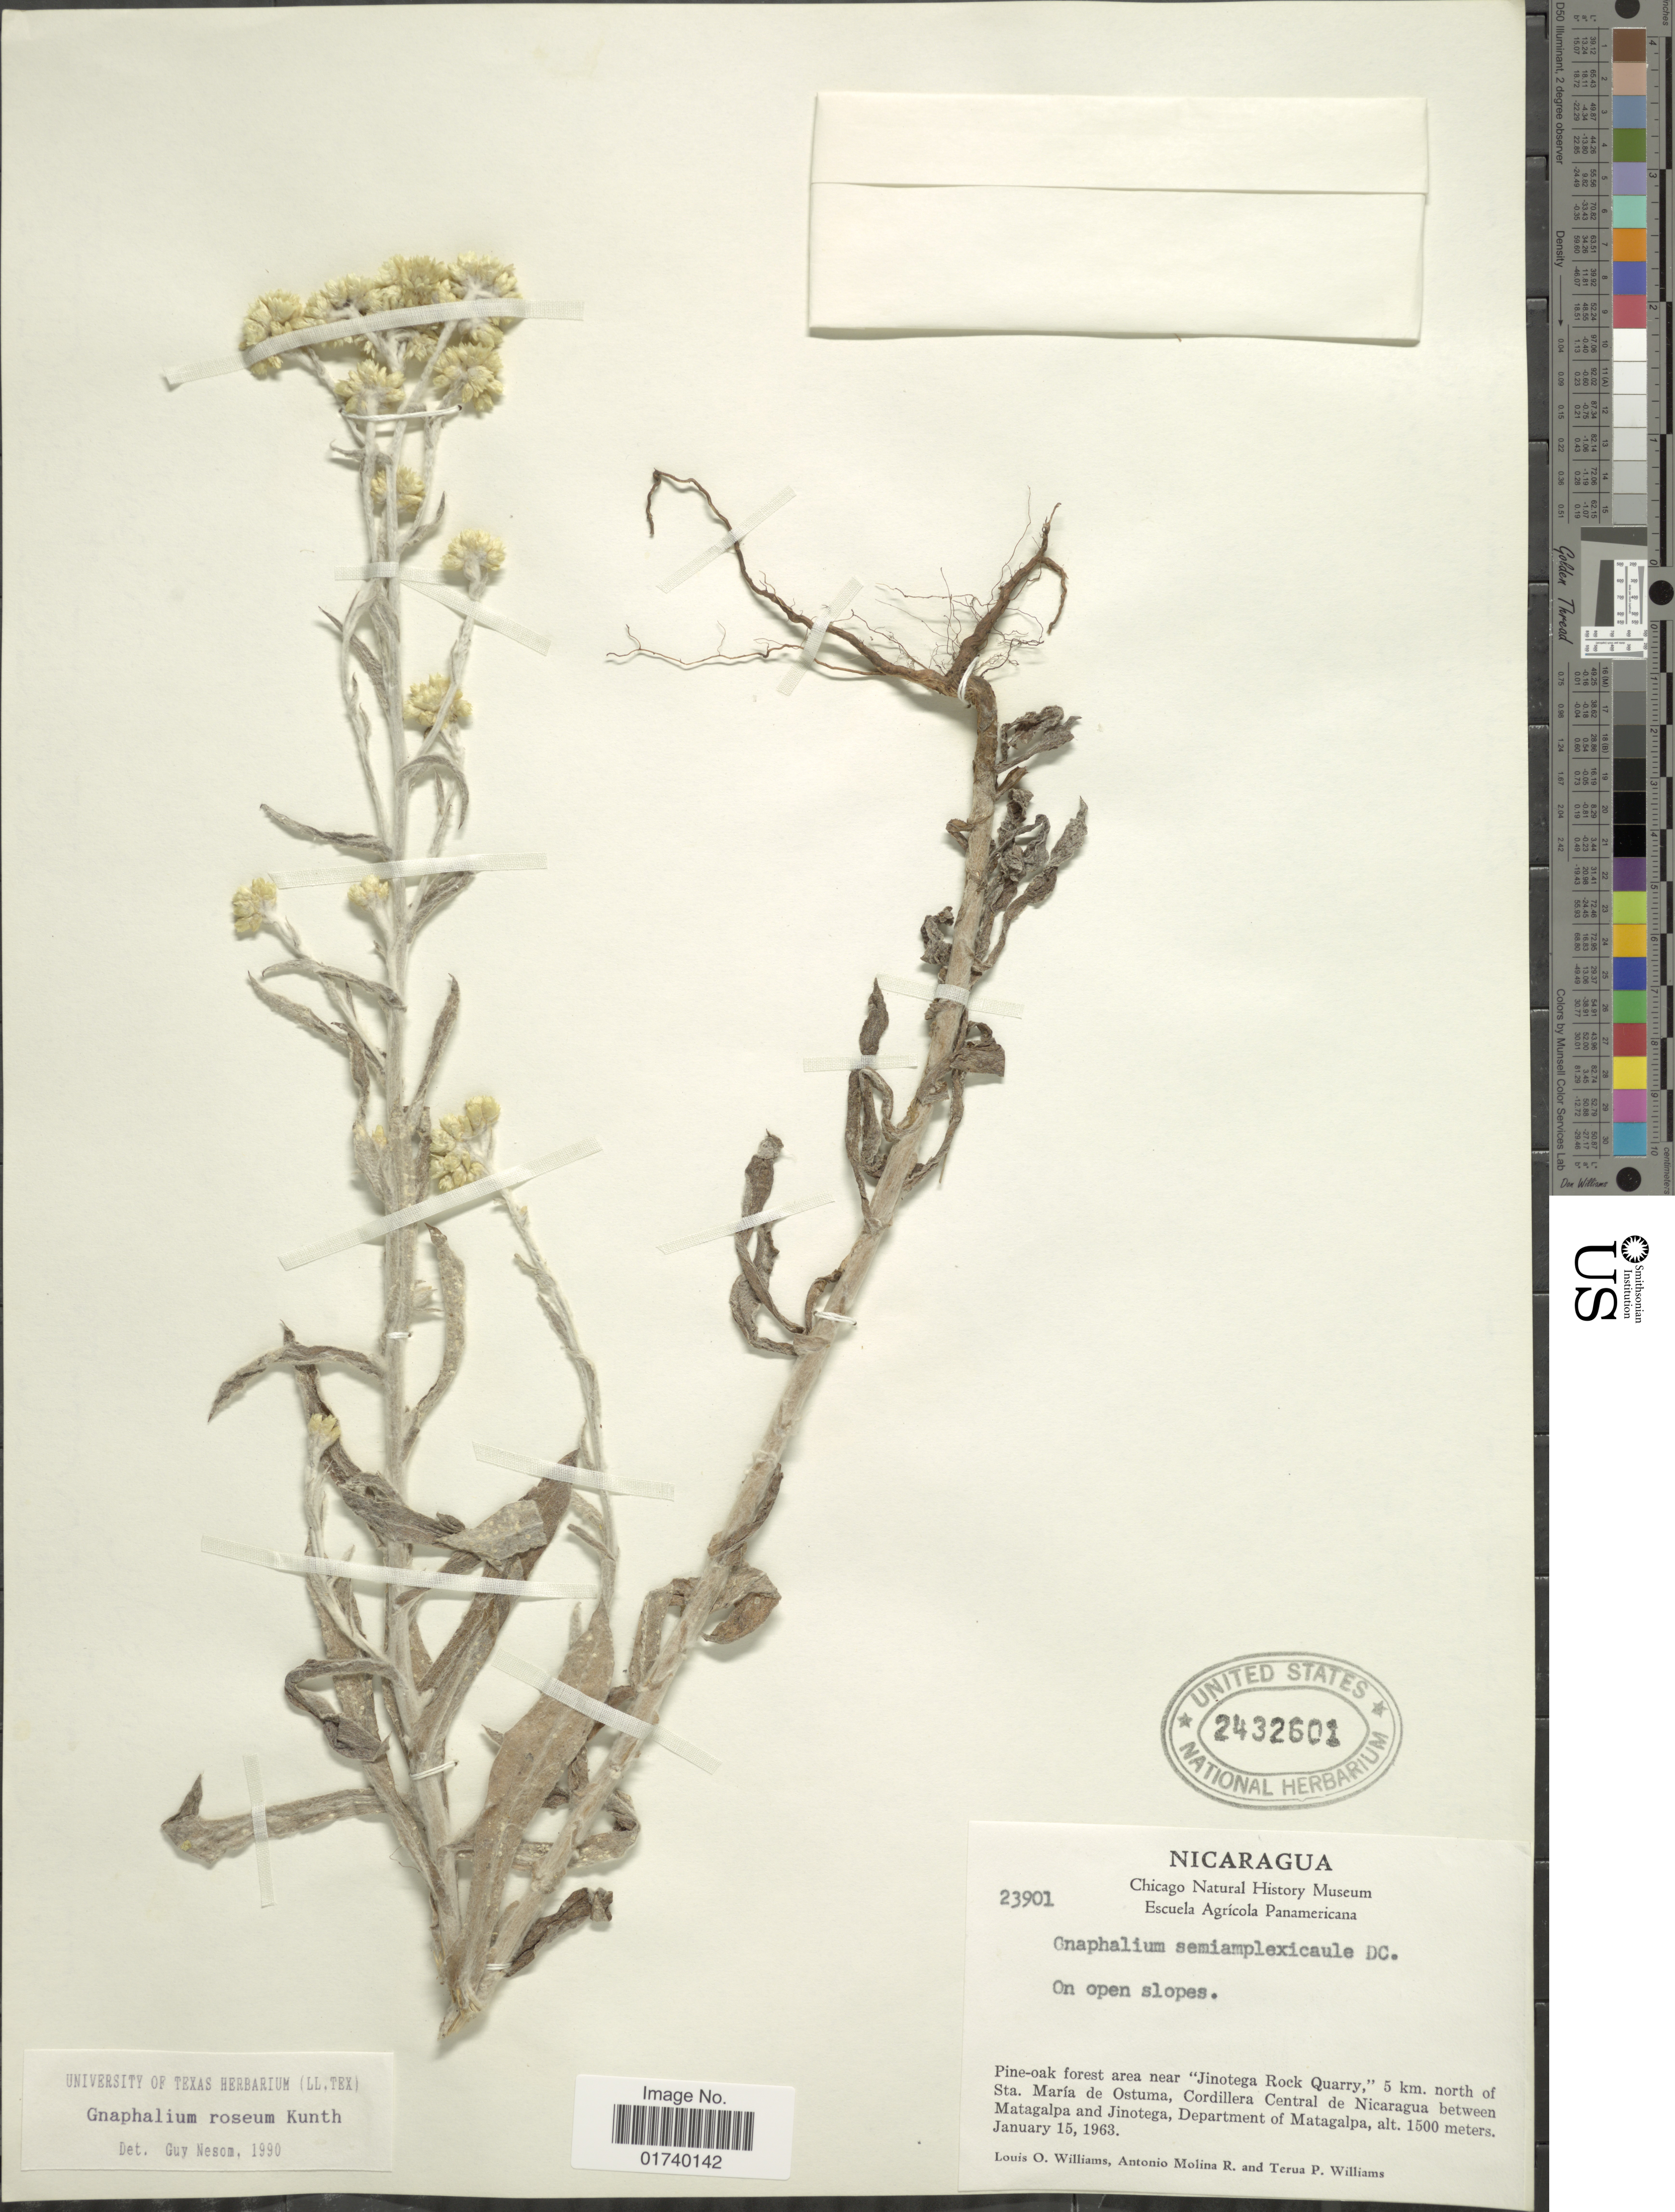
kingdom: Plantae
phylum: Tracheophyta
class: Magnoliopsida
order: Asterales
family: Asteraceae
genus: Pseudognaphalium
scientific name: Pseudognaphalium roseum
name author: (Kunth) Anderb.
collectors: L. O. Williams, A. Molina R. & T. P. Williams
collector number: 23901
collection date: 1963-01-15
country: Nicaragua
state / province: Matagalpa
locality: Pine - oak forest area near "Jinotega Rock Quarry," 5 km north of Sta, Maria de Ostuma, Cordillera Central de Nicaragua between Matagalpa and Jinotega, departement of Matagalpa.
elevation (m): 1500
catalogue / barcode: US 2432601